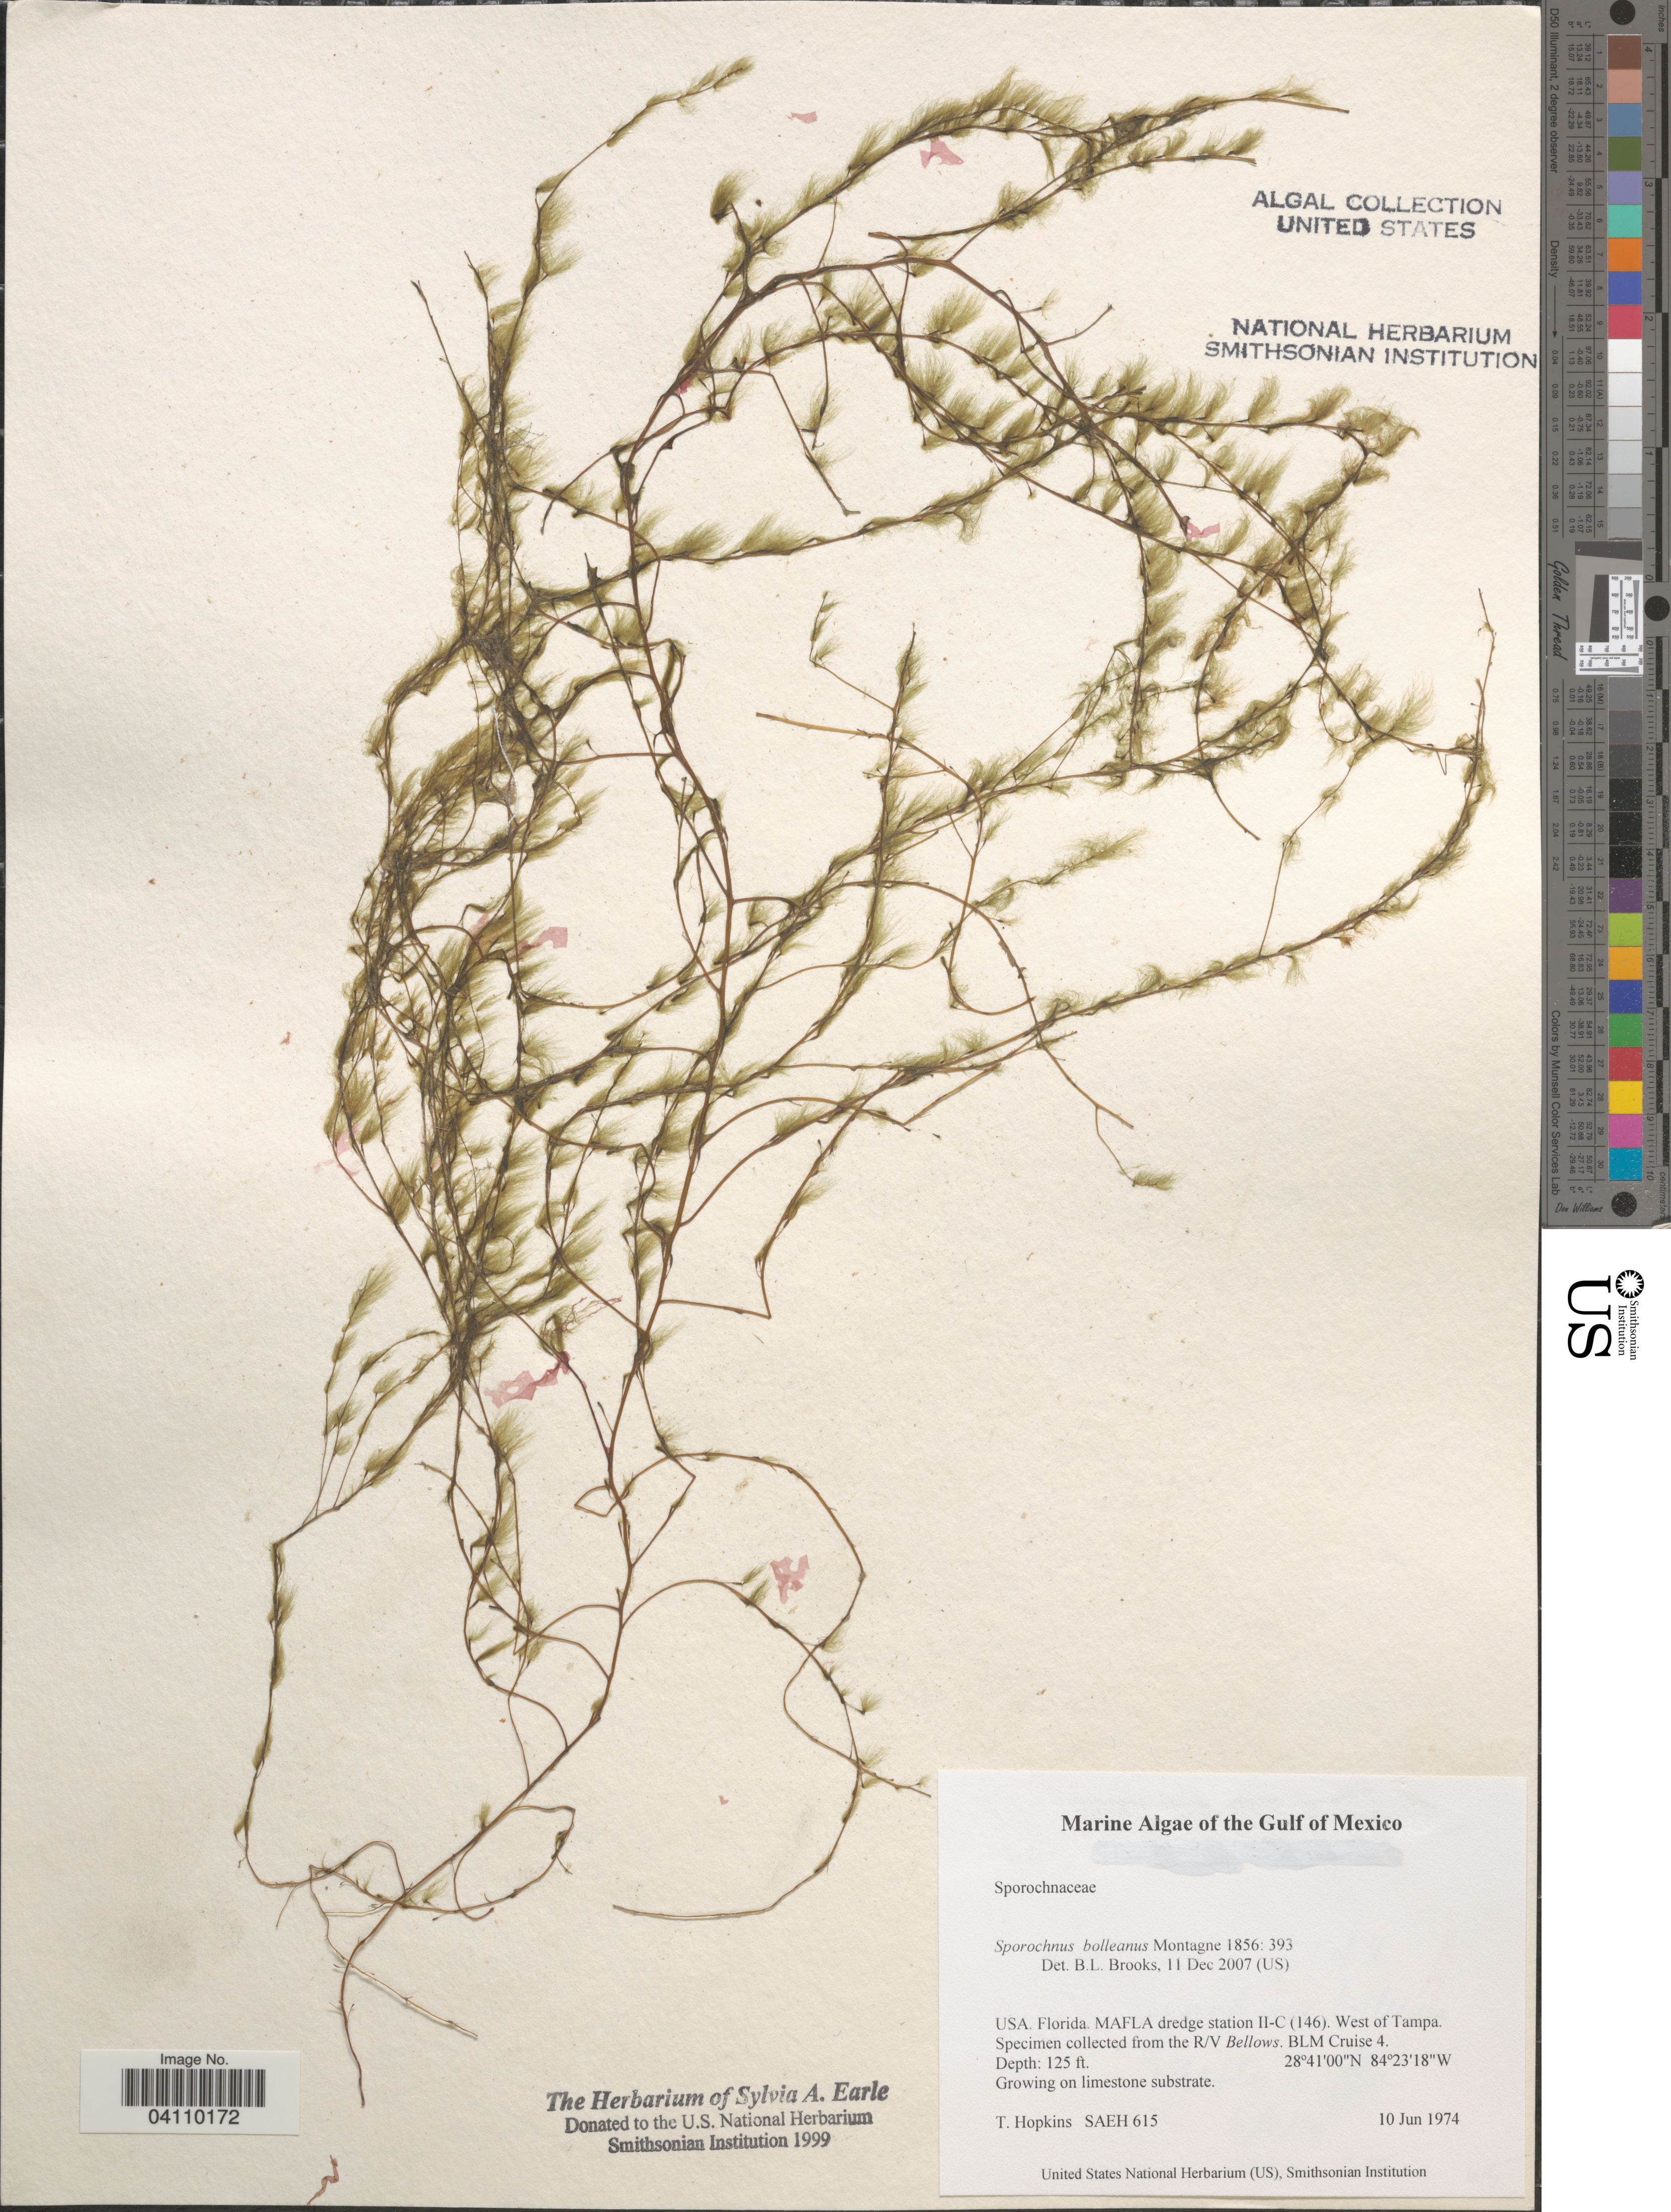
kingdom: Chromista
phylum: Ochrophyta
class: Phaeophyceae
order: Sporochnales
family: Sporochnaceae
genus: Sporochnus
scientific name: Sporochnus bolleanus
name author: Mont.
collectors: T. Hopkins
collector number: SAEH615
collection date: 1974-06-10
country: United States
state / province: Florida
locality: The Gulf of Mexico. MAFLA dredge station II-C (146). West of Tampa. The R/V Bellows. BLM Cruise 4.